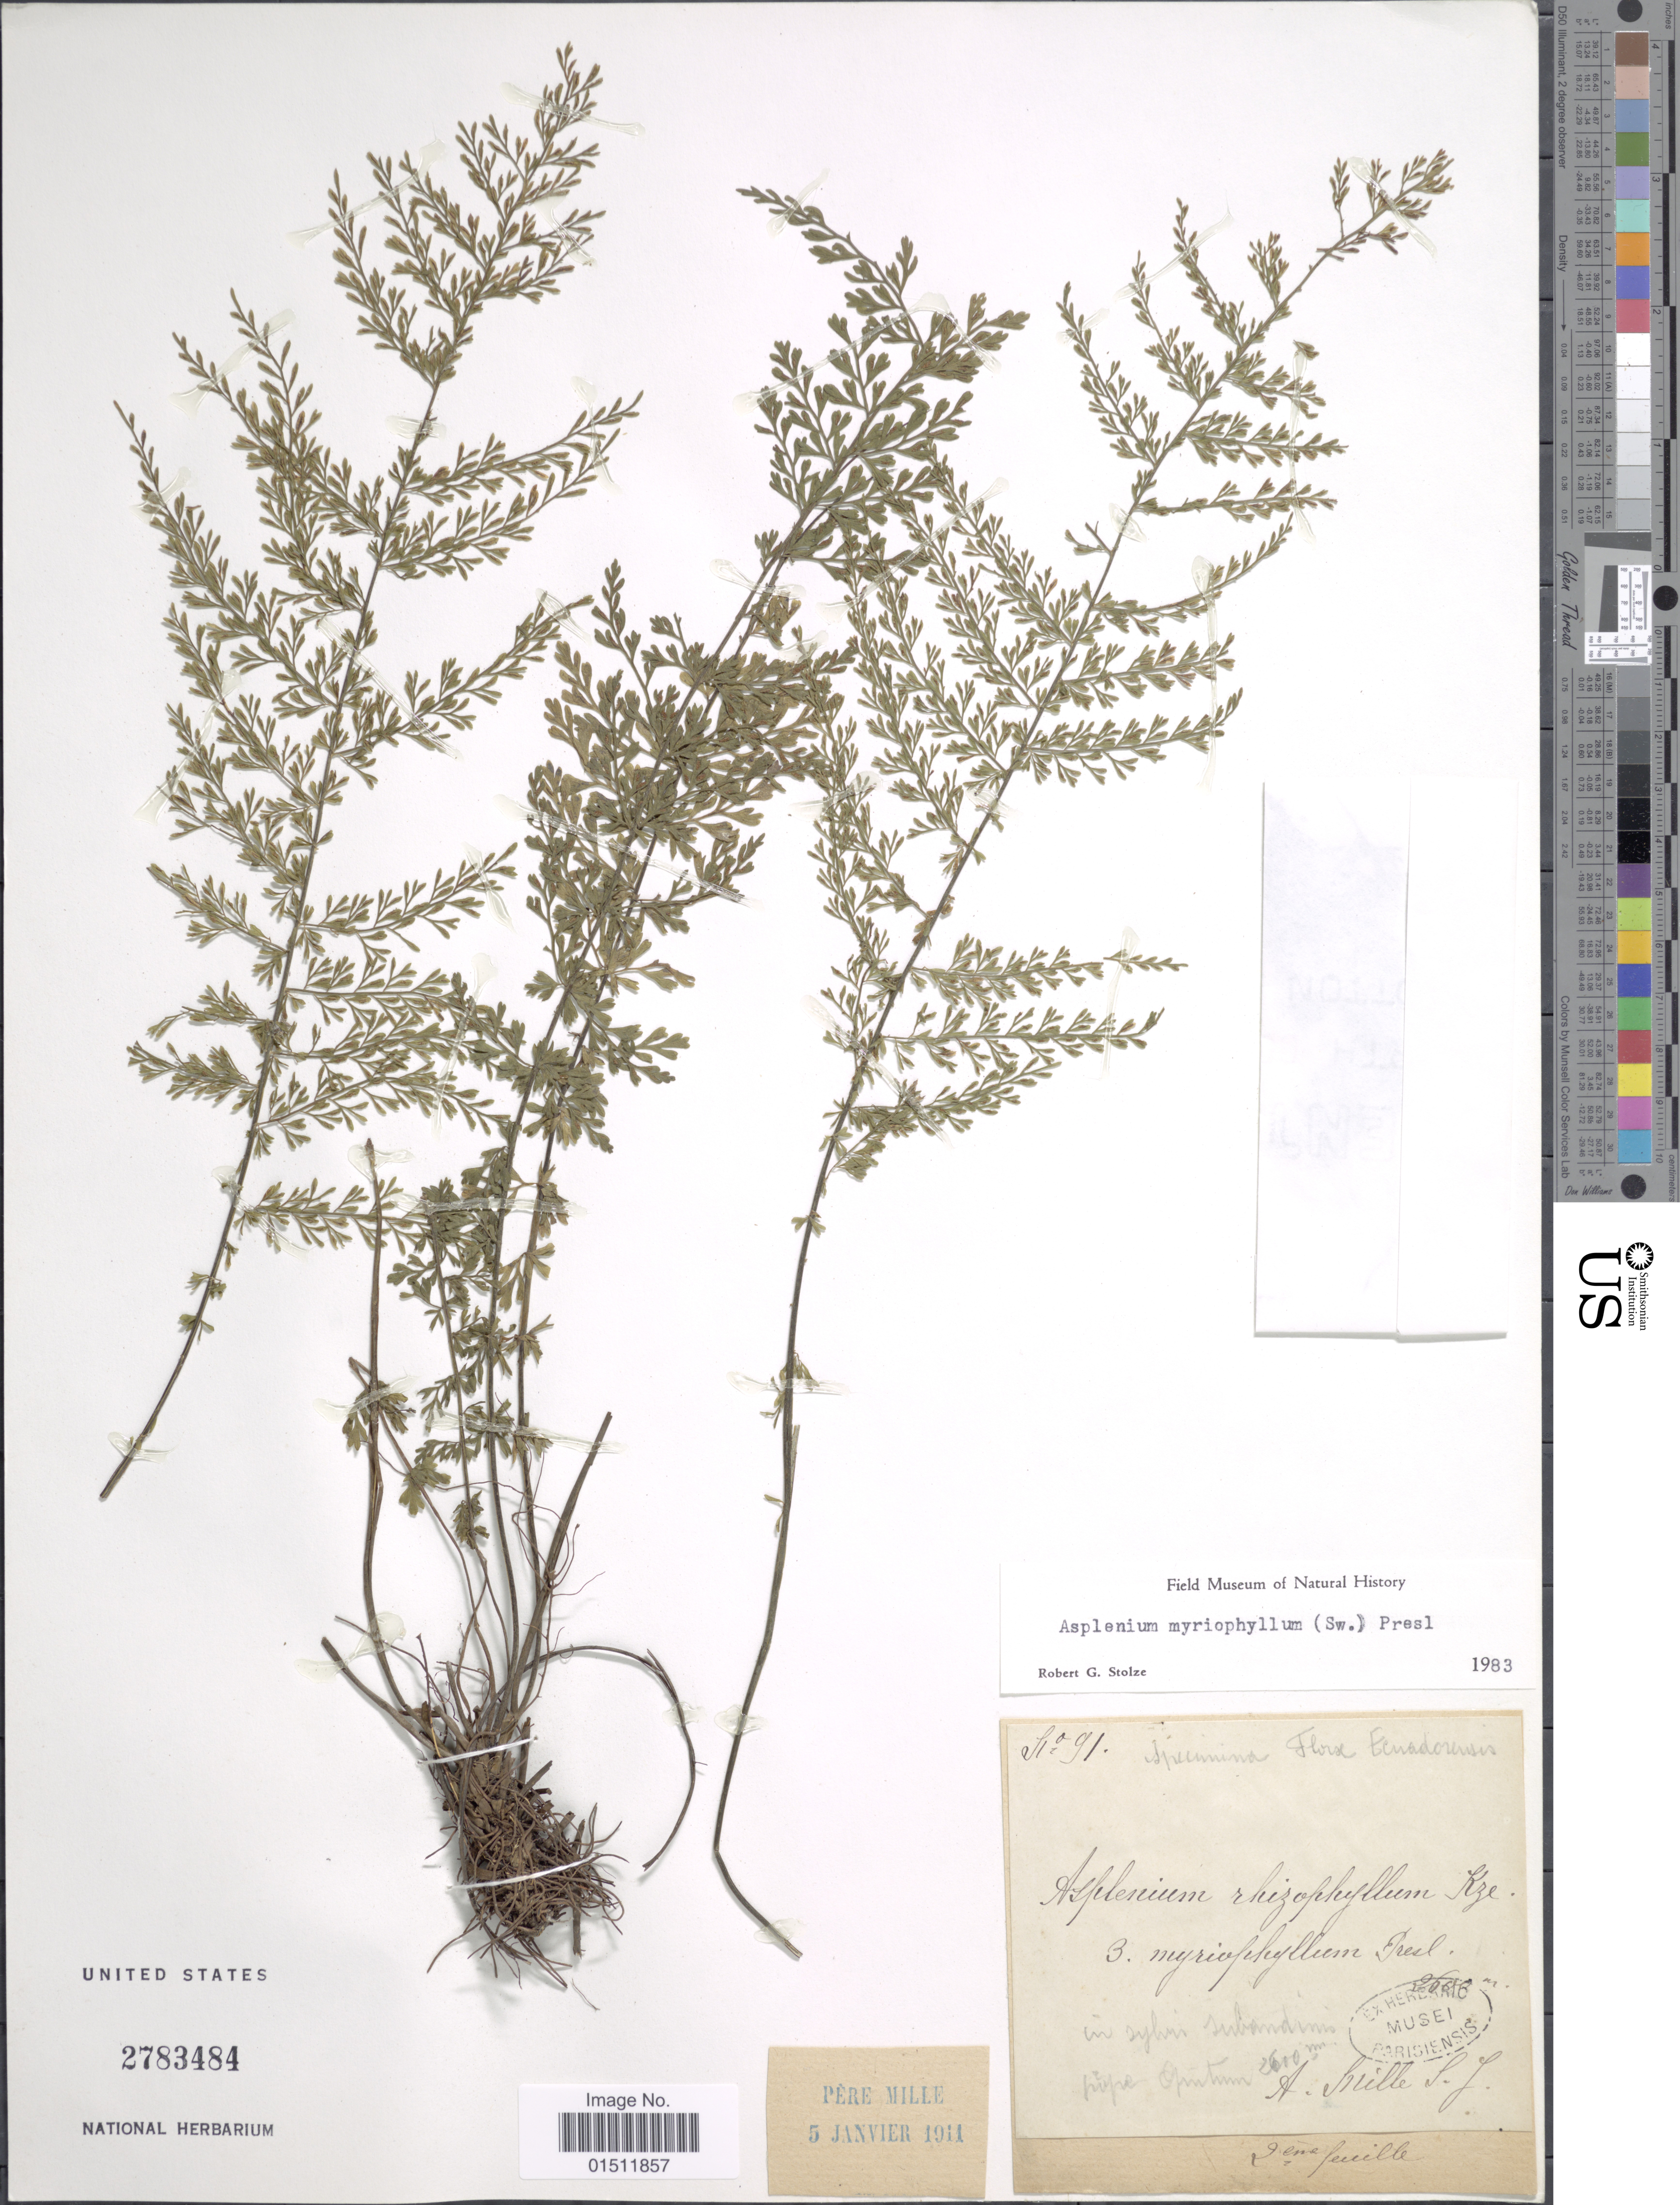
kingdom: Plantae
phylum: Tracheophyta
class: Polypodiopsida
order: Polypodiales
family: Aspleniaceae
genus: Asplenium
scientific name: Asplenium myriophyllum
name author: (Sw.) C. Presl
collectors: A. Mille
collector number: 91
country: Ecuador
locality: in sylvis subandinis. Prope Quitum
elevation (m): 2600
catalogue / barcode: US 2783484